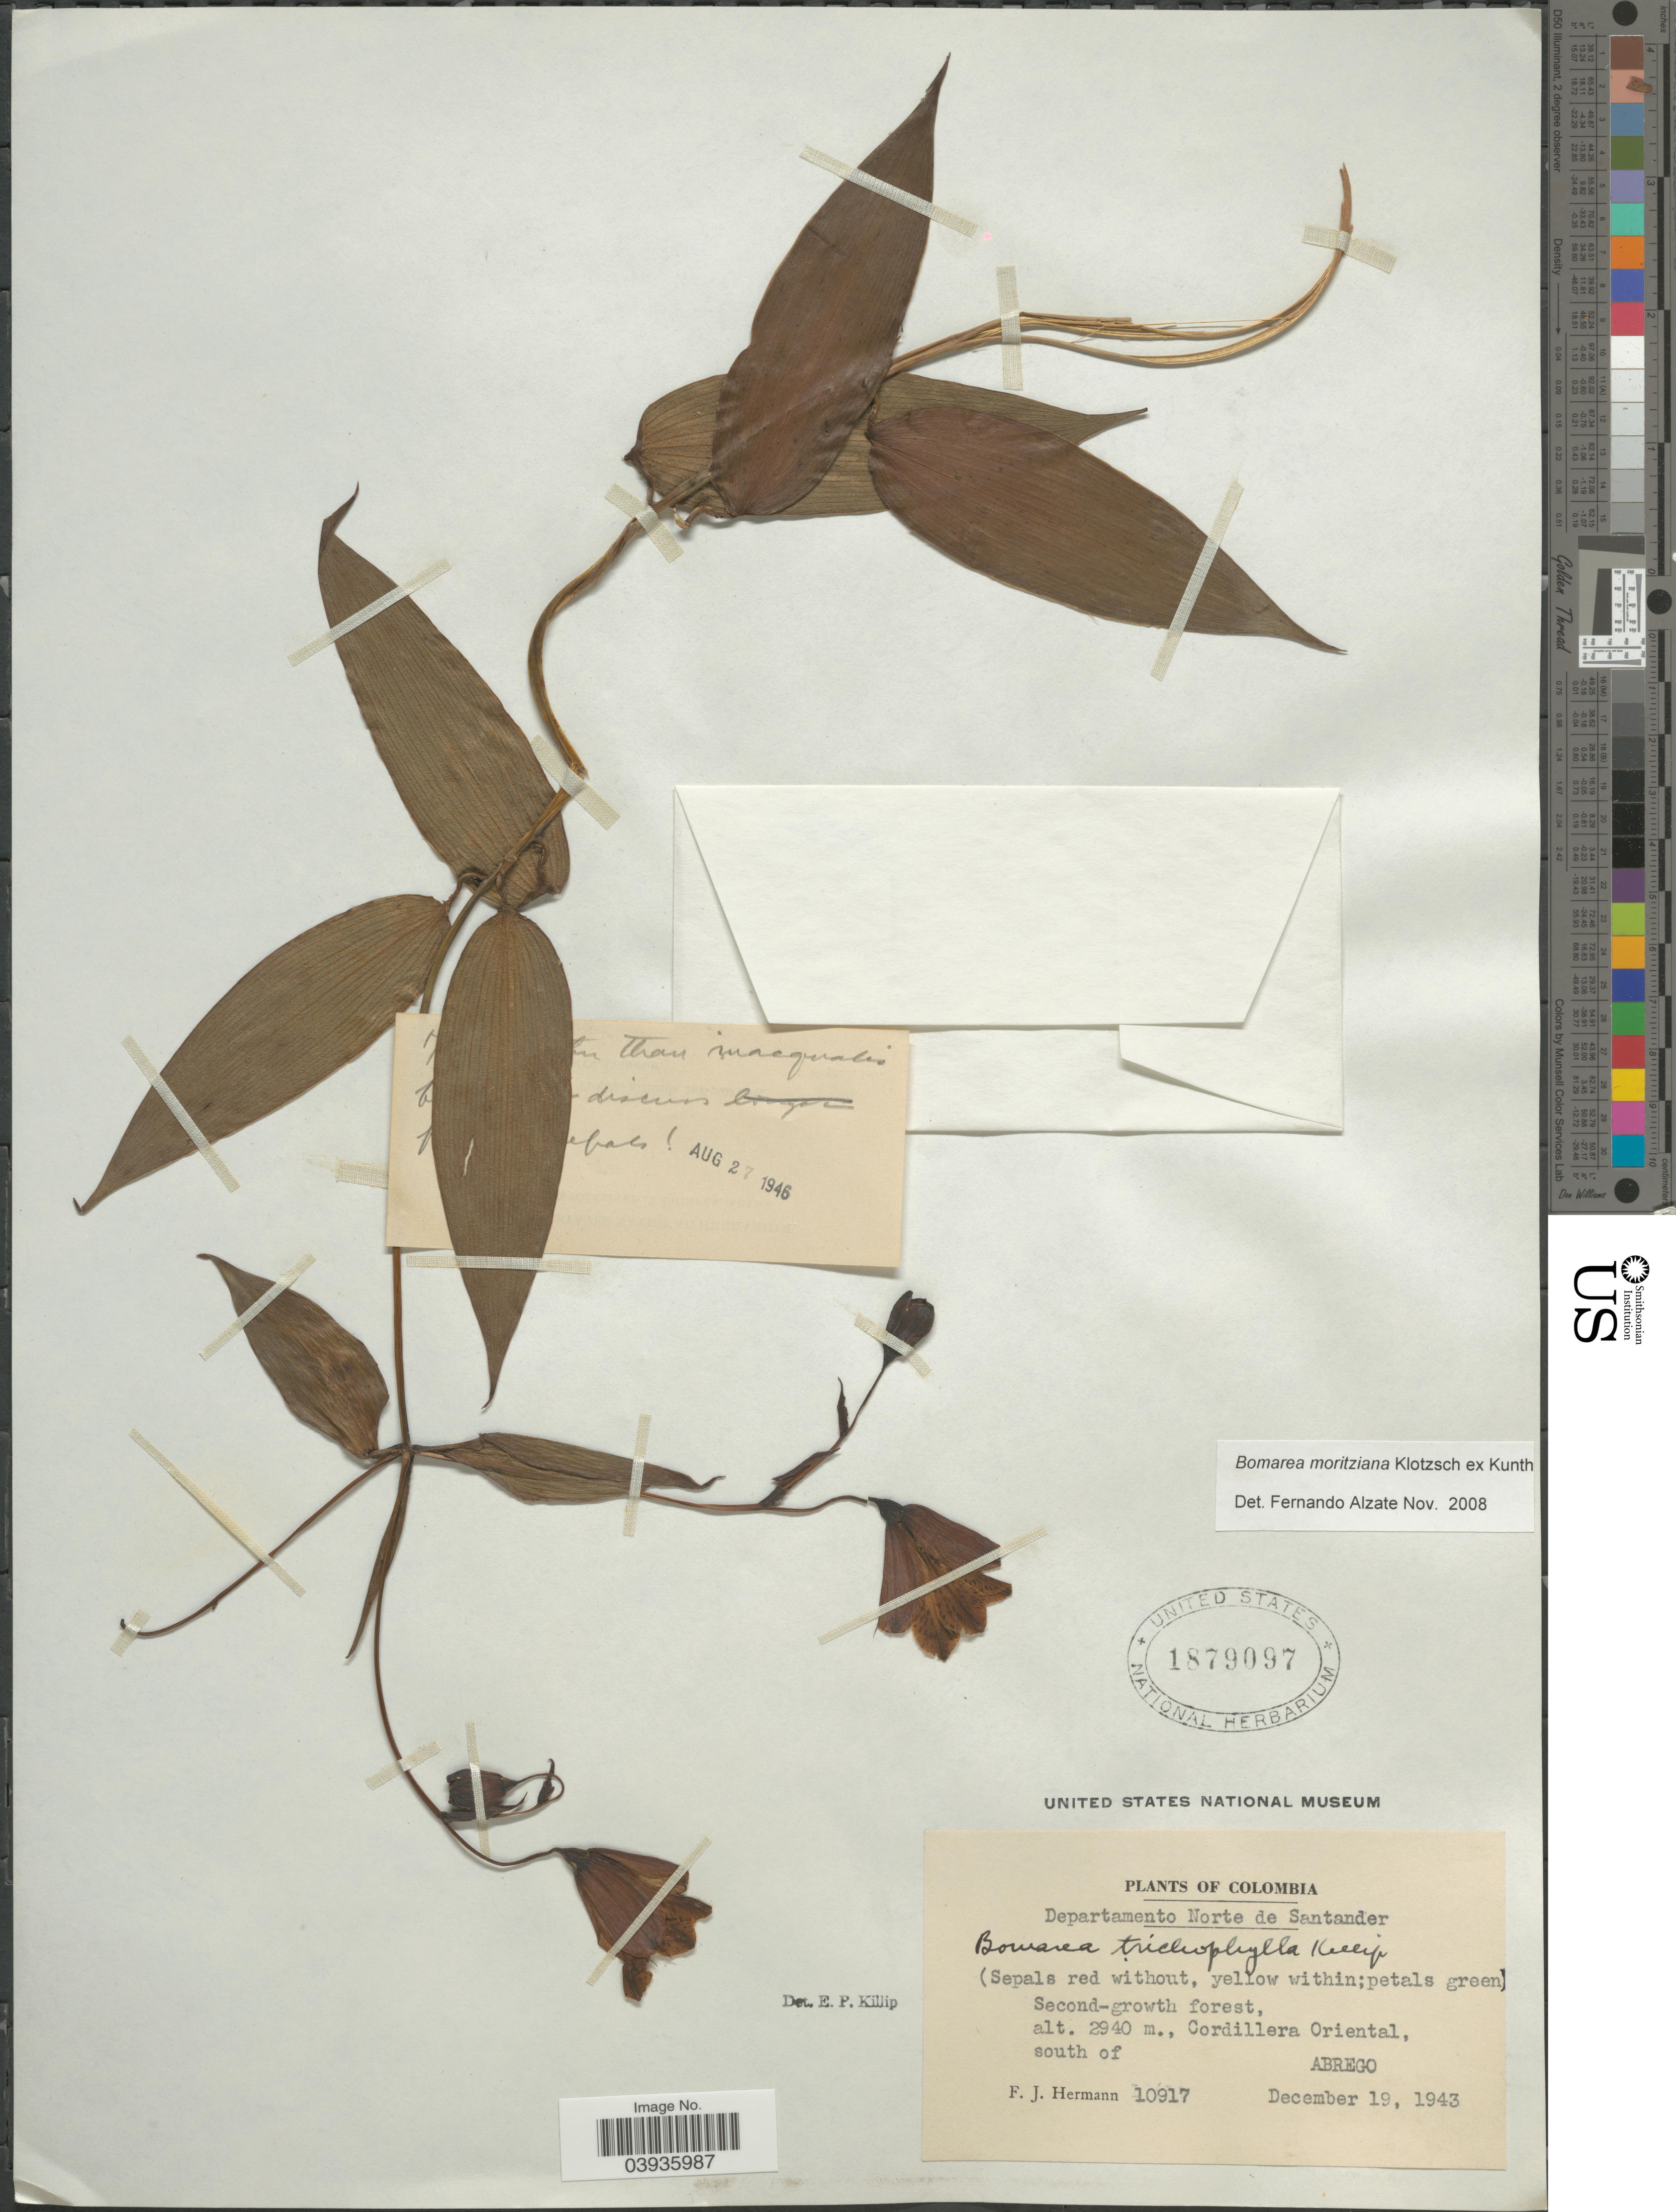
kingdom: Plantae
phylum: Tracheophyta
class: Liliopsida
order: Liliales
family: Alstroemeriaceae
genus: Bomarea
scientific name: Bomarea moritziana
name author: Klotzsch ex Kunth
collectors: F. J. Hermann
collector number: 10917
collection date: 1943-12-19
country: Colombia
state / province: Norte de Santander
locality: Departamento Norte de Santander. Cordillera Oriental, south of Abrego.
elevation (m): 2940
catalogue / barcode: US 1879097